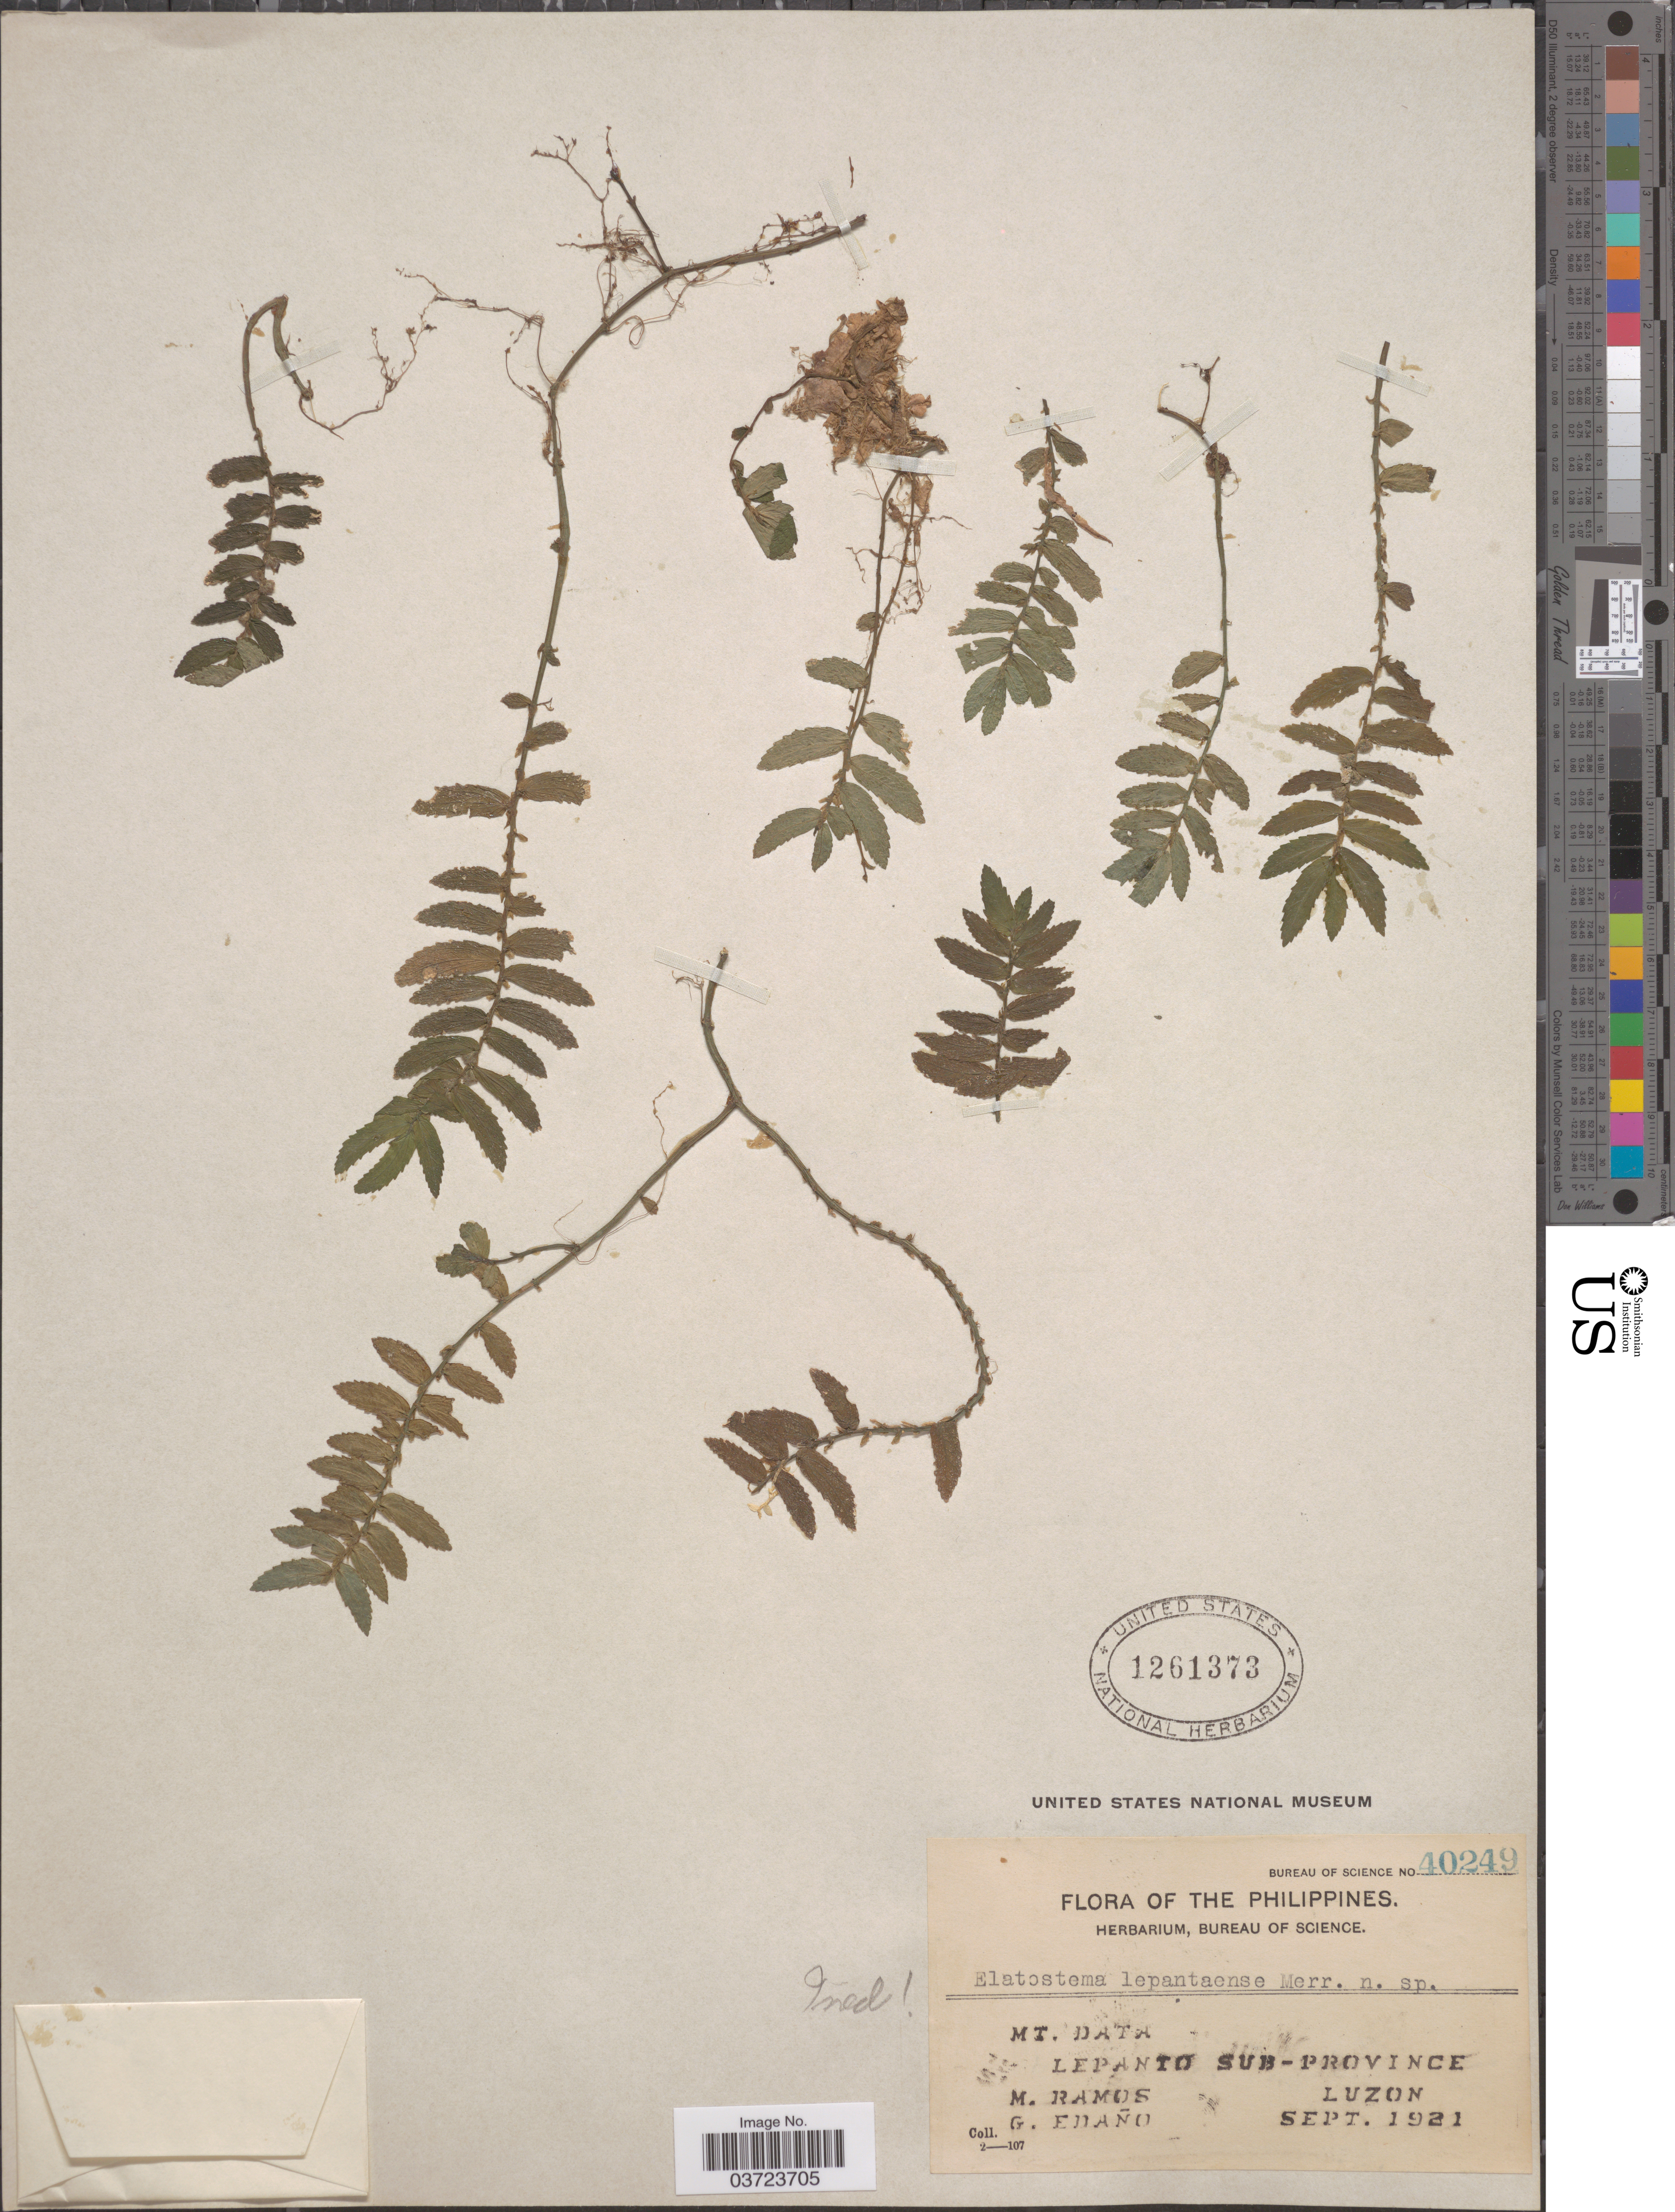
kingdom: Plantae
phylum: Tracheophyta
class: Magnoliopsida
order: Rosales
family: Urticaceae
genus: Elatostema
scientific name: Elatostema lepantaense Merr., ined.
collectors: M. Ramos & G. Edaño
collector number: Bureau of Science 40249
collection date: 1921-09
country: Philippines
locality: Mt. Data, Lepanto Sub-Province, Luzon.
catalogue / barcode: US 1261373